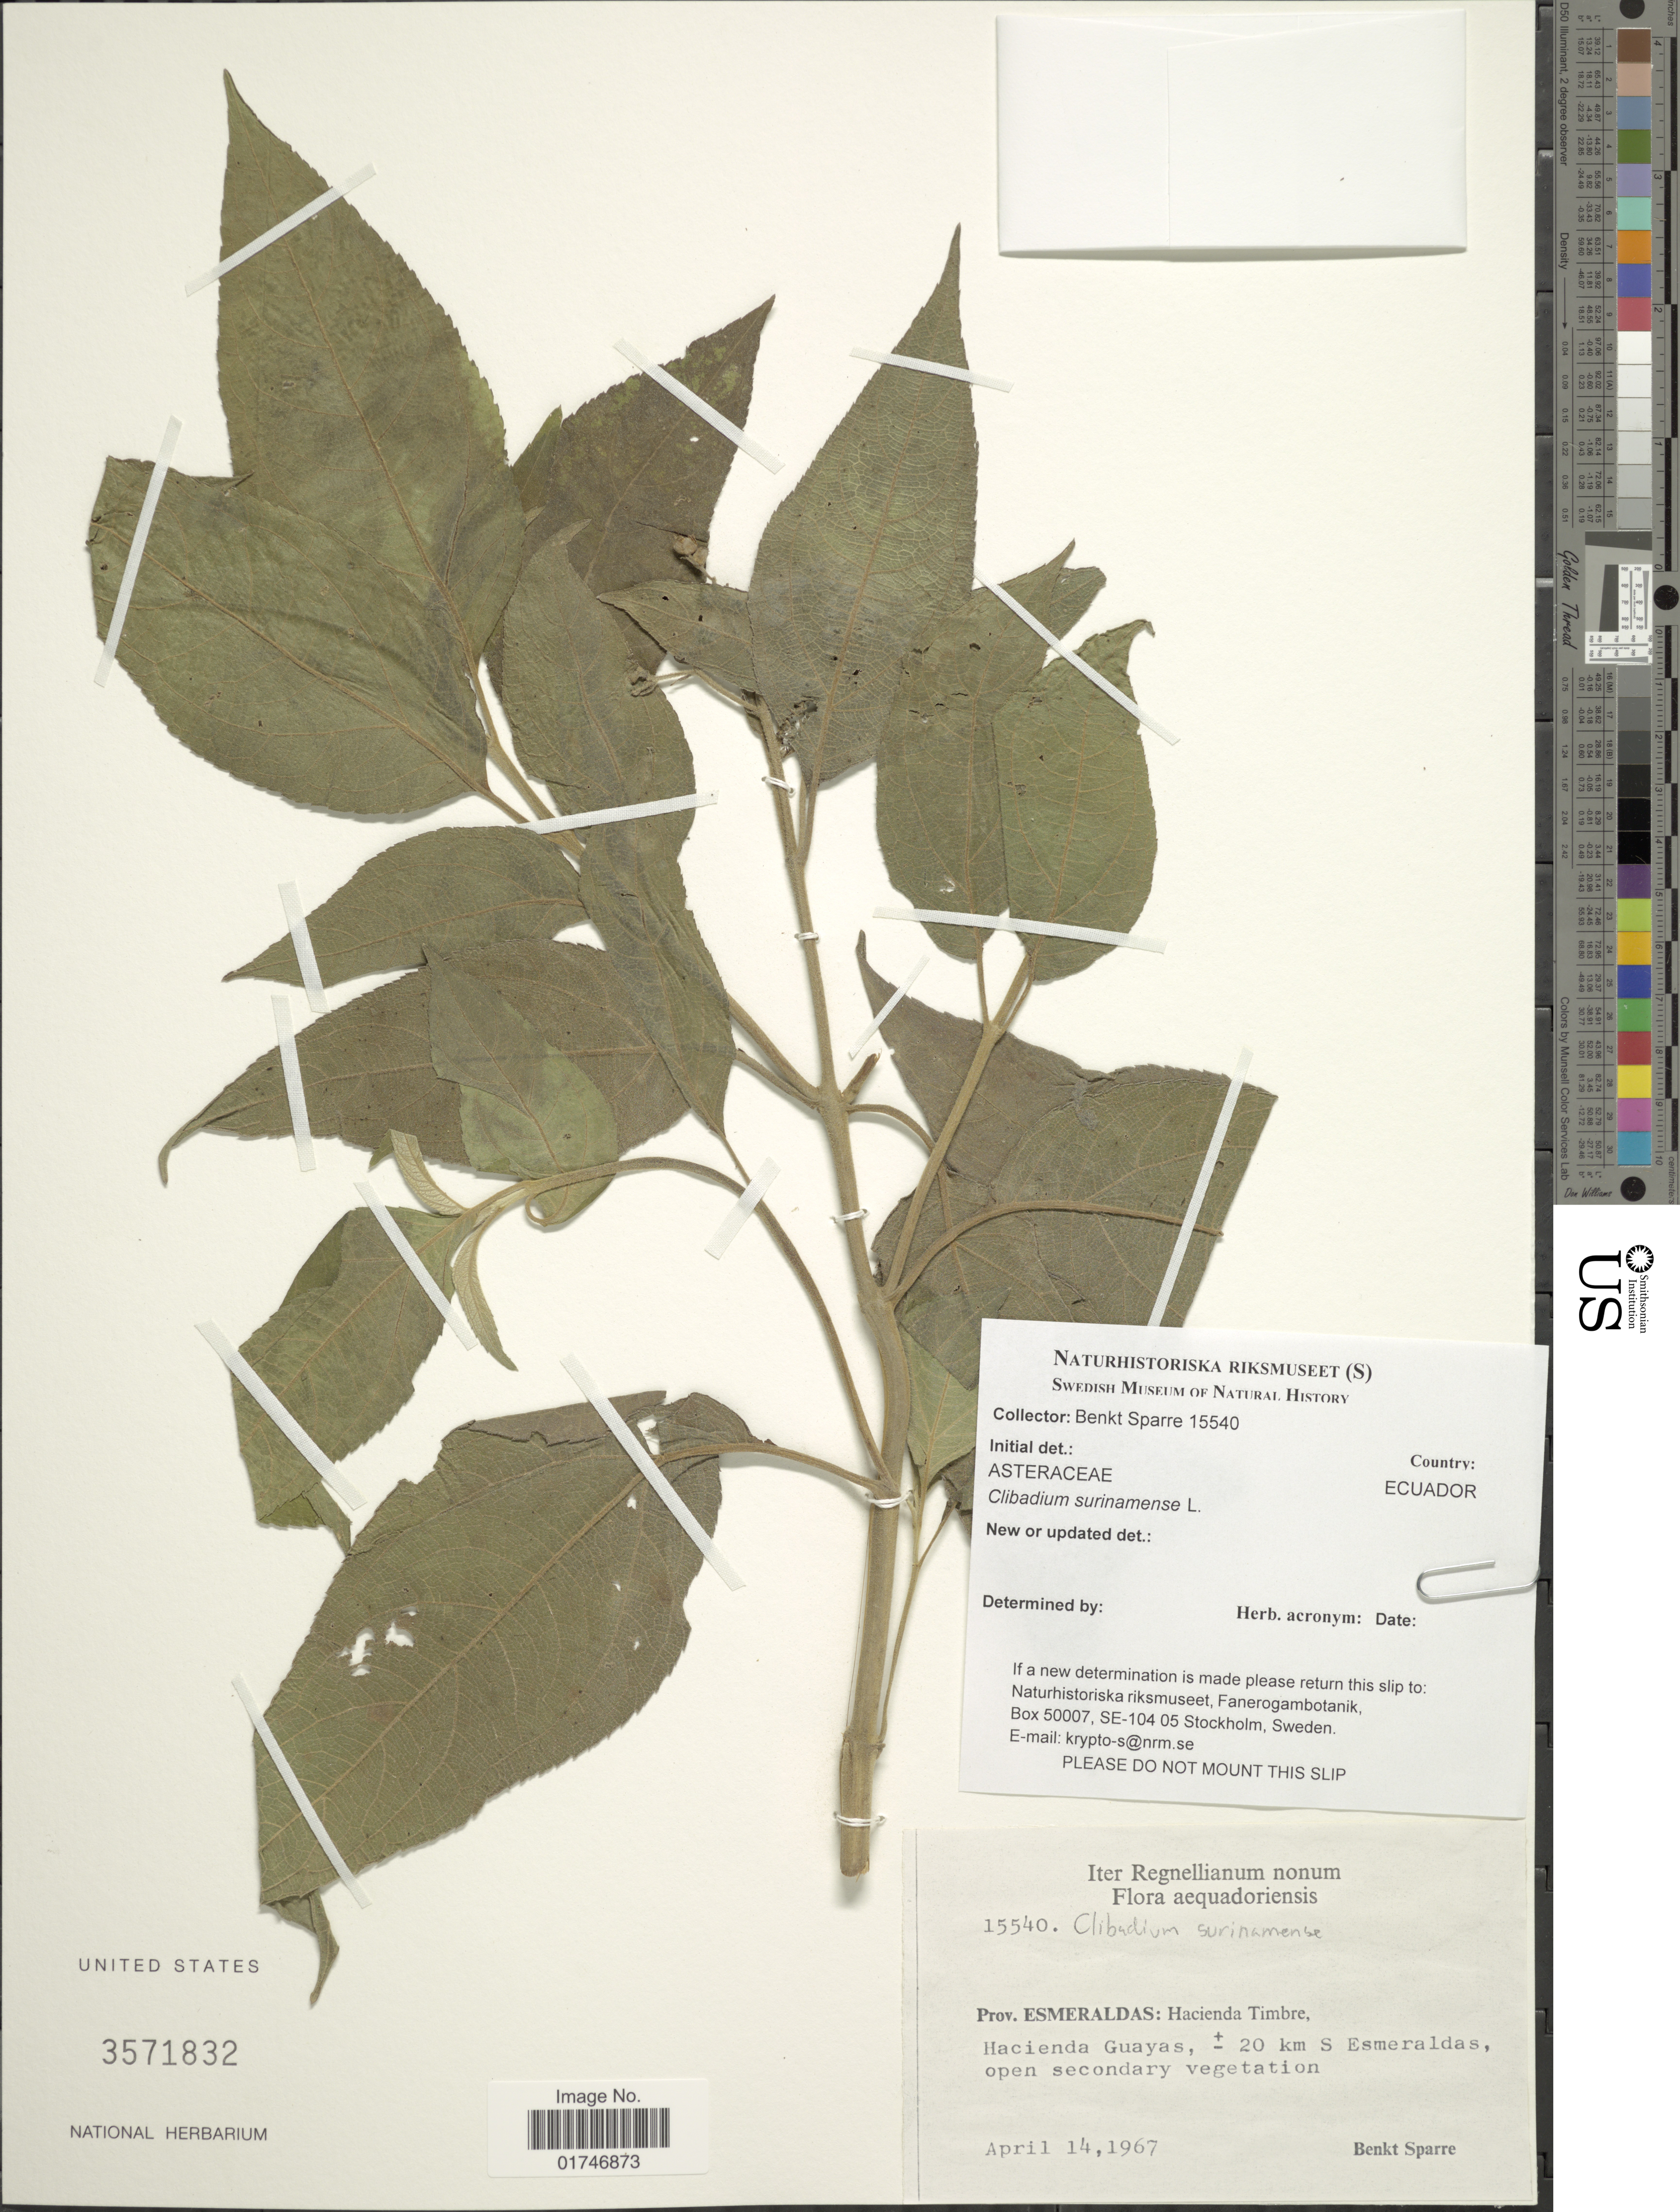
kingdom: Plantae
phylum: Tracheophyta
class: Magnoliopsida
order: Asterales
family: Asteraceae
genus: Clibadium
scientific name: Clibadium surinamense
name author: L.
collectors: B. Sparre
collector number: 15540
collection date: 1967-04-14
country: Ecuador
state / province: Esmeraldas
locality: Prov. Esmeraldas: Hacienda Timbre, Hacienda Guayas, ± 20 km S Esmeraldas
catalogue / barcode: US 3571832